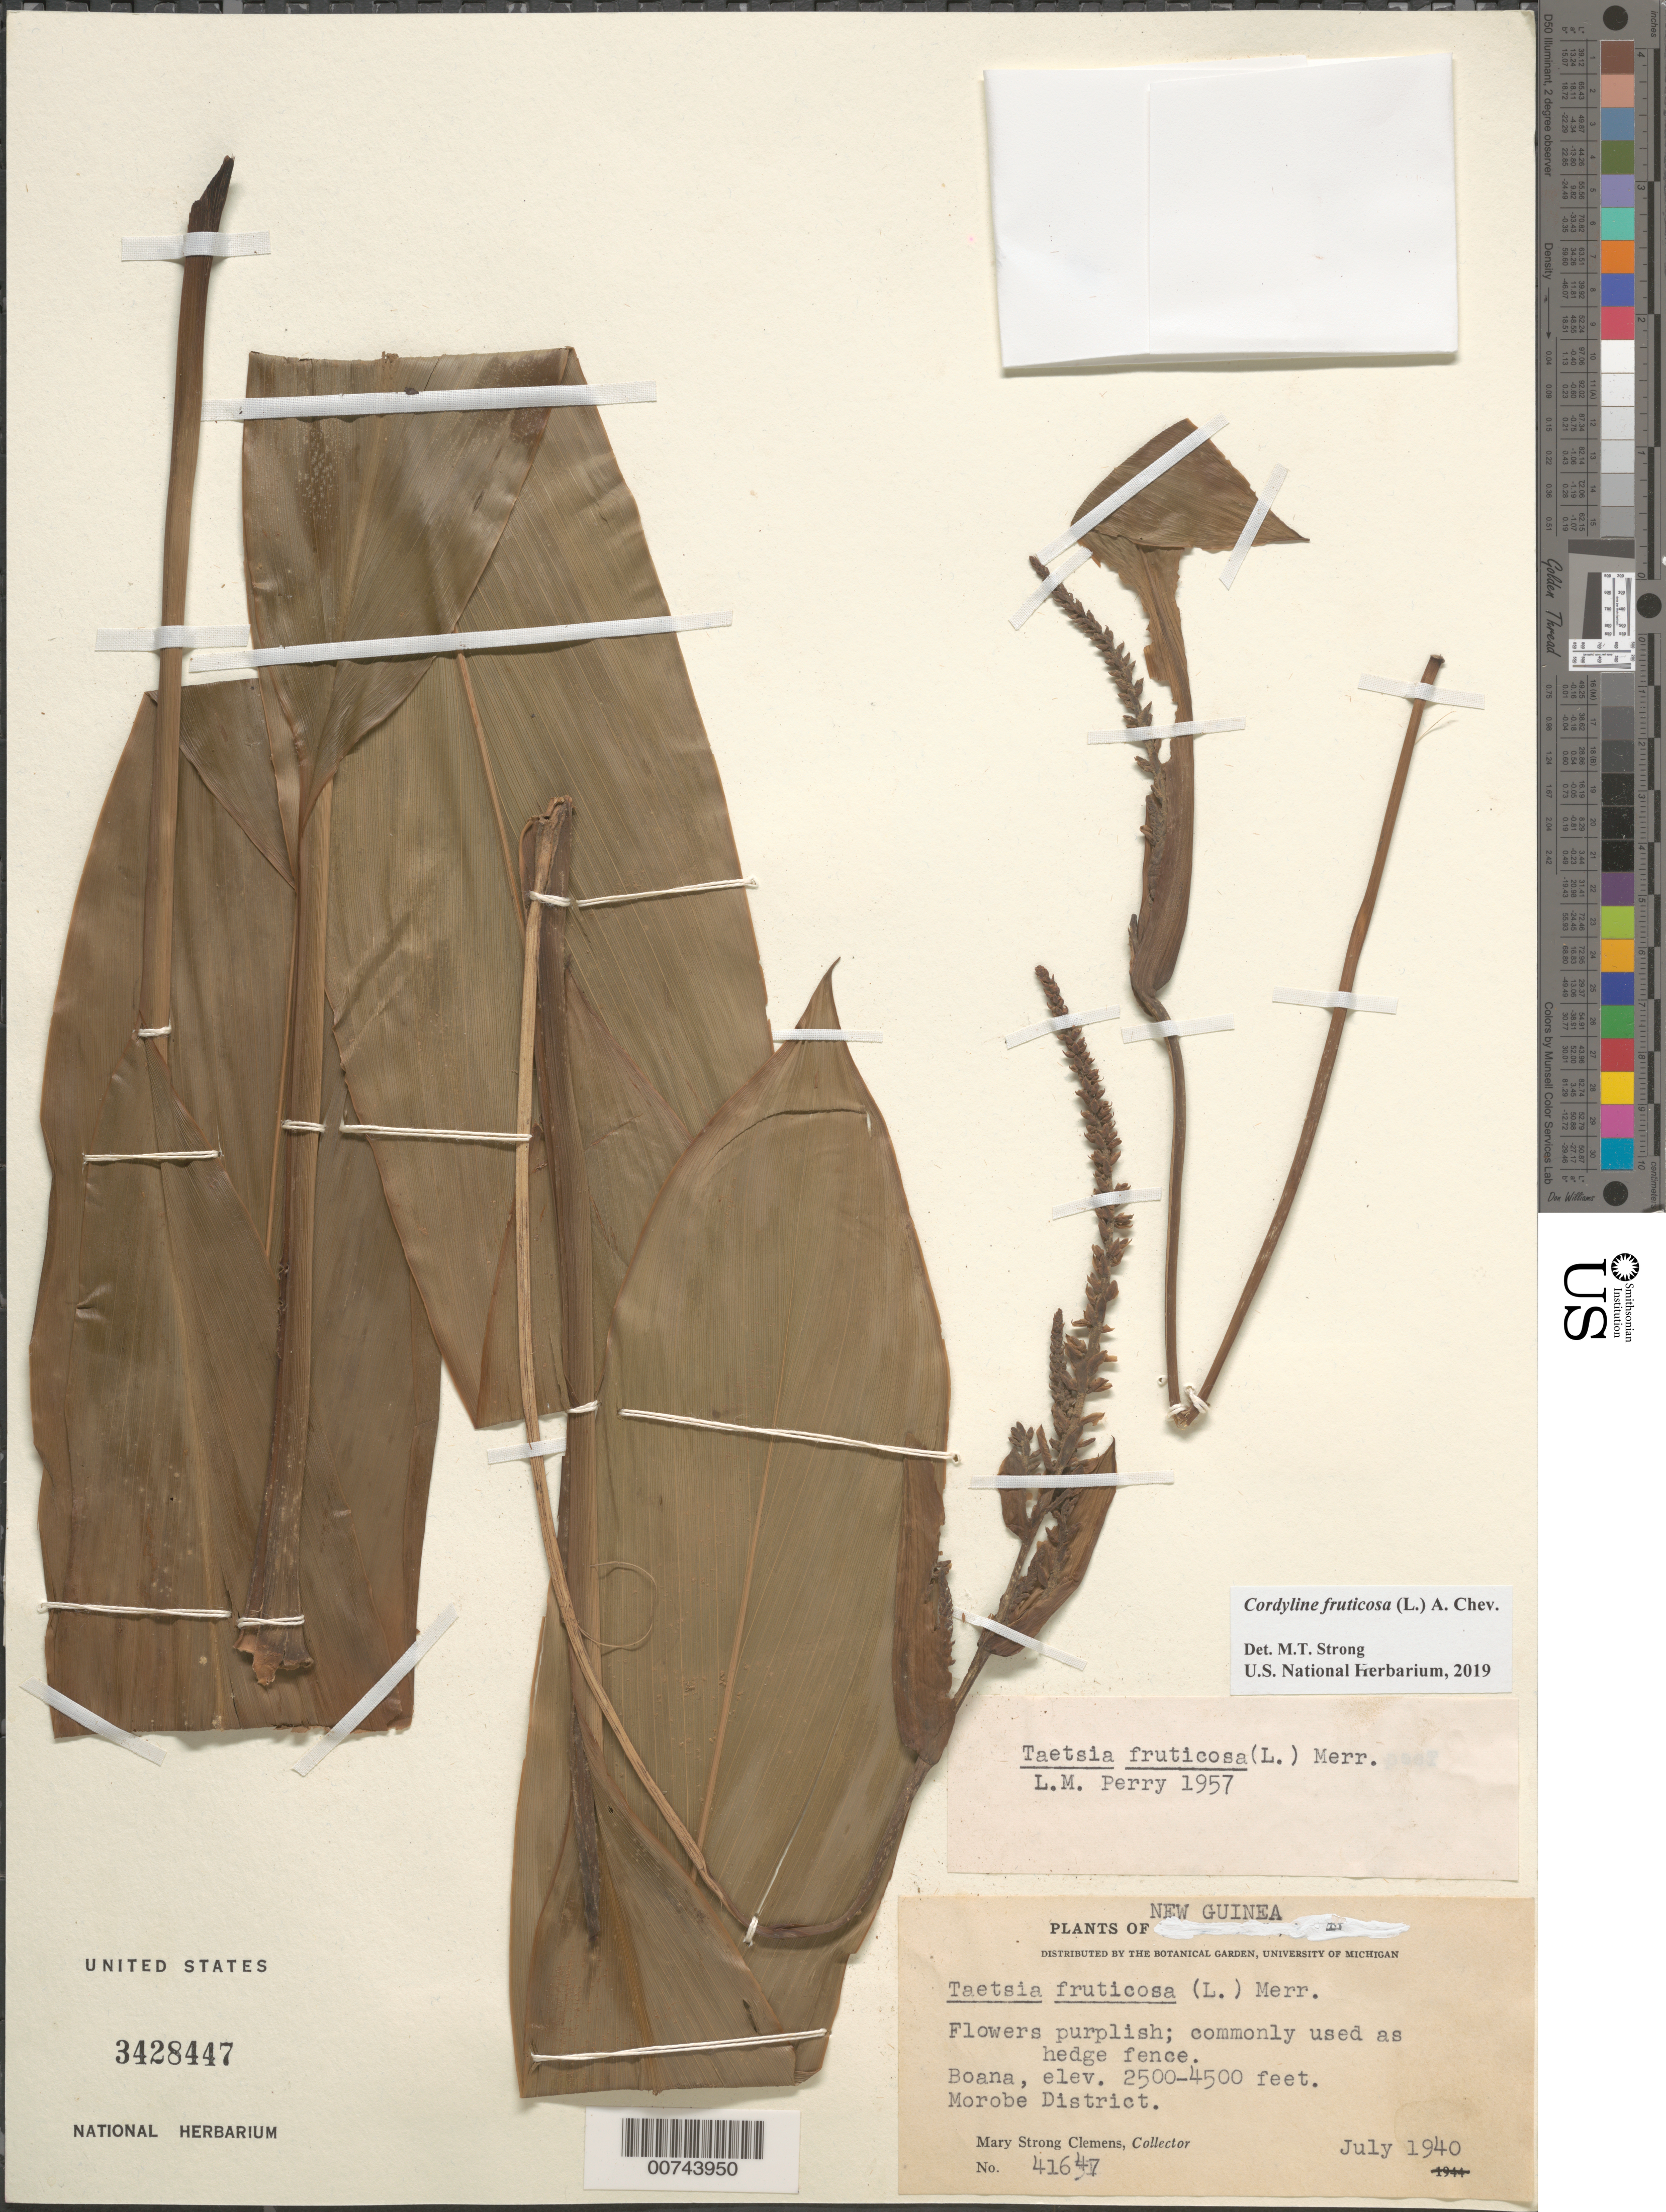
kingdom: Plantae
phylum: Tracheophyta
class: Liliopsida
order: Asparagales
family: Asparagaceae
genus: Cordyline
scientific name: Cordyline fruticosa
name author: (L.) A. Chev.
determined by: Strong, Mark T., (BOT), Smithsonian Institution - National Museum of Natural History (UNITED STATES)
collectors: M. S. Clemens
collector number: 41647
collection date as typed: Jul 1940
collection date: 1940-07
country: Papua New Guinea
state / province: Morobe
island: New Guinea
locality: Boana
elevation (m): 762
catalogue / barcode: US 3428447